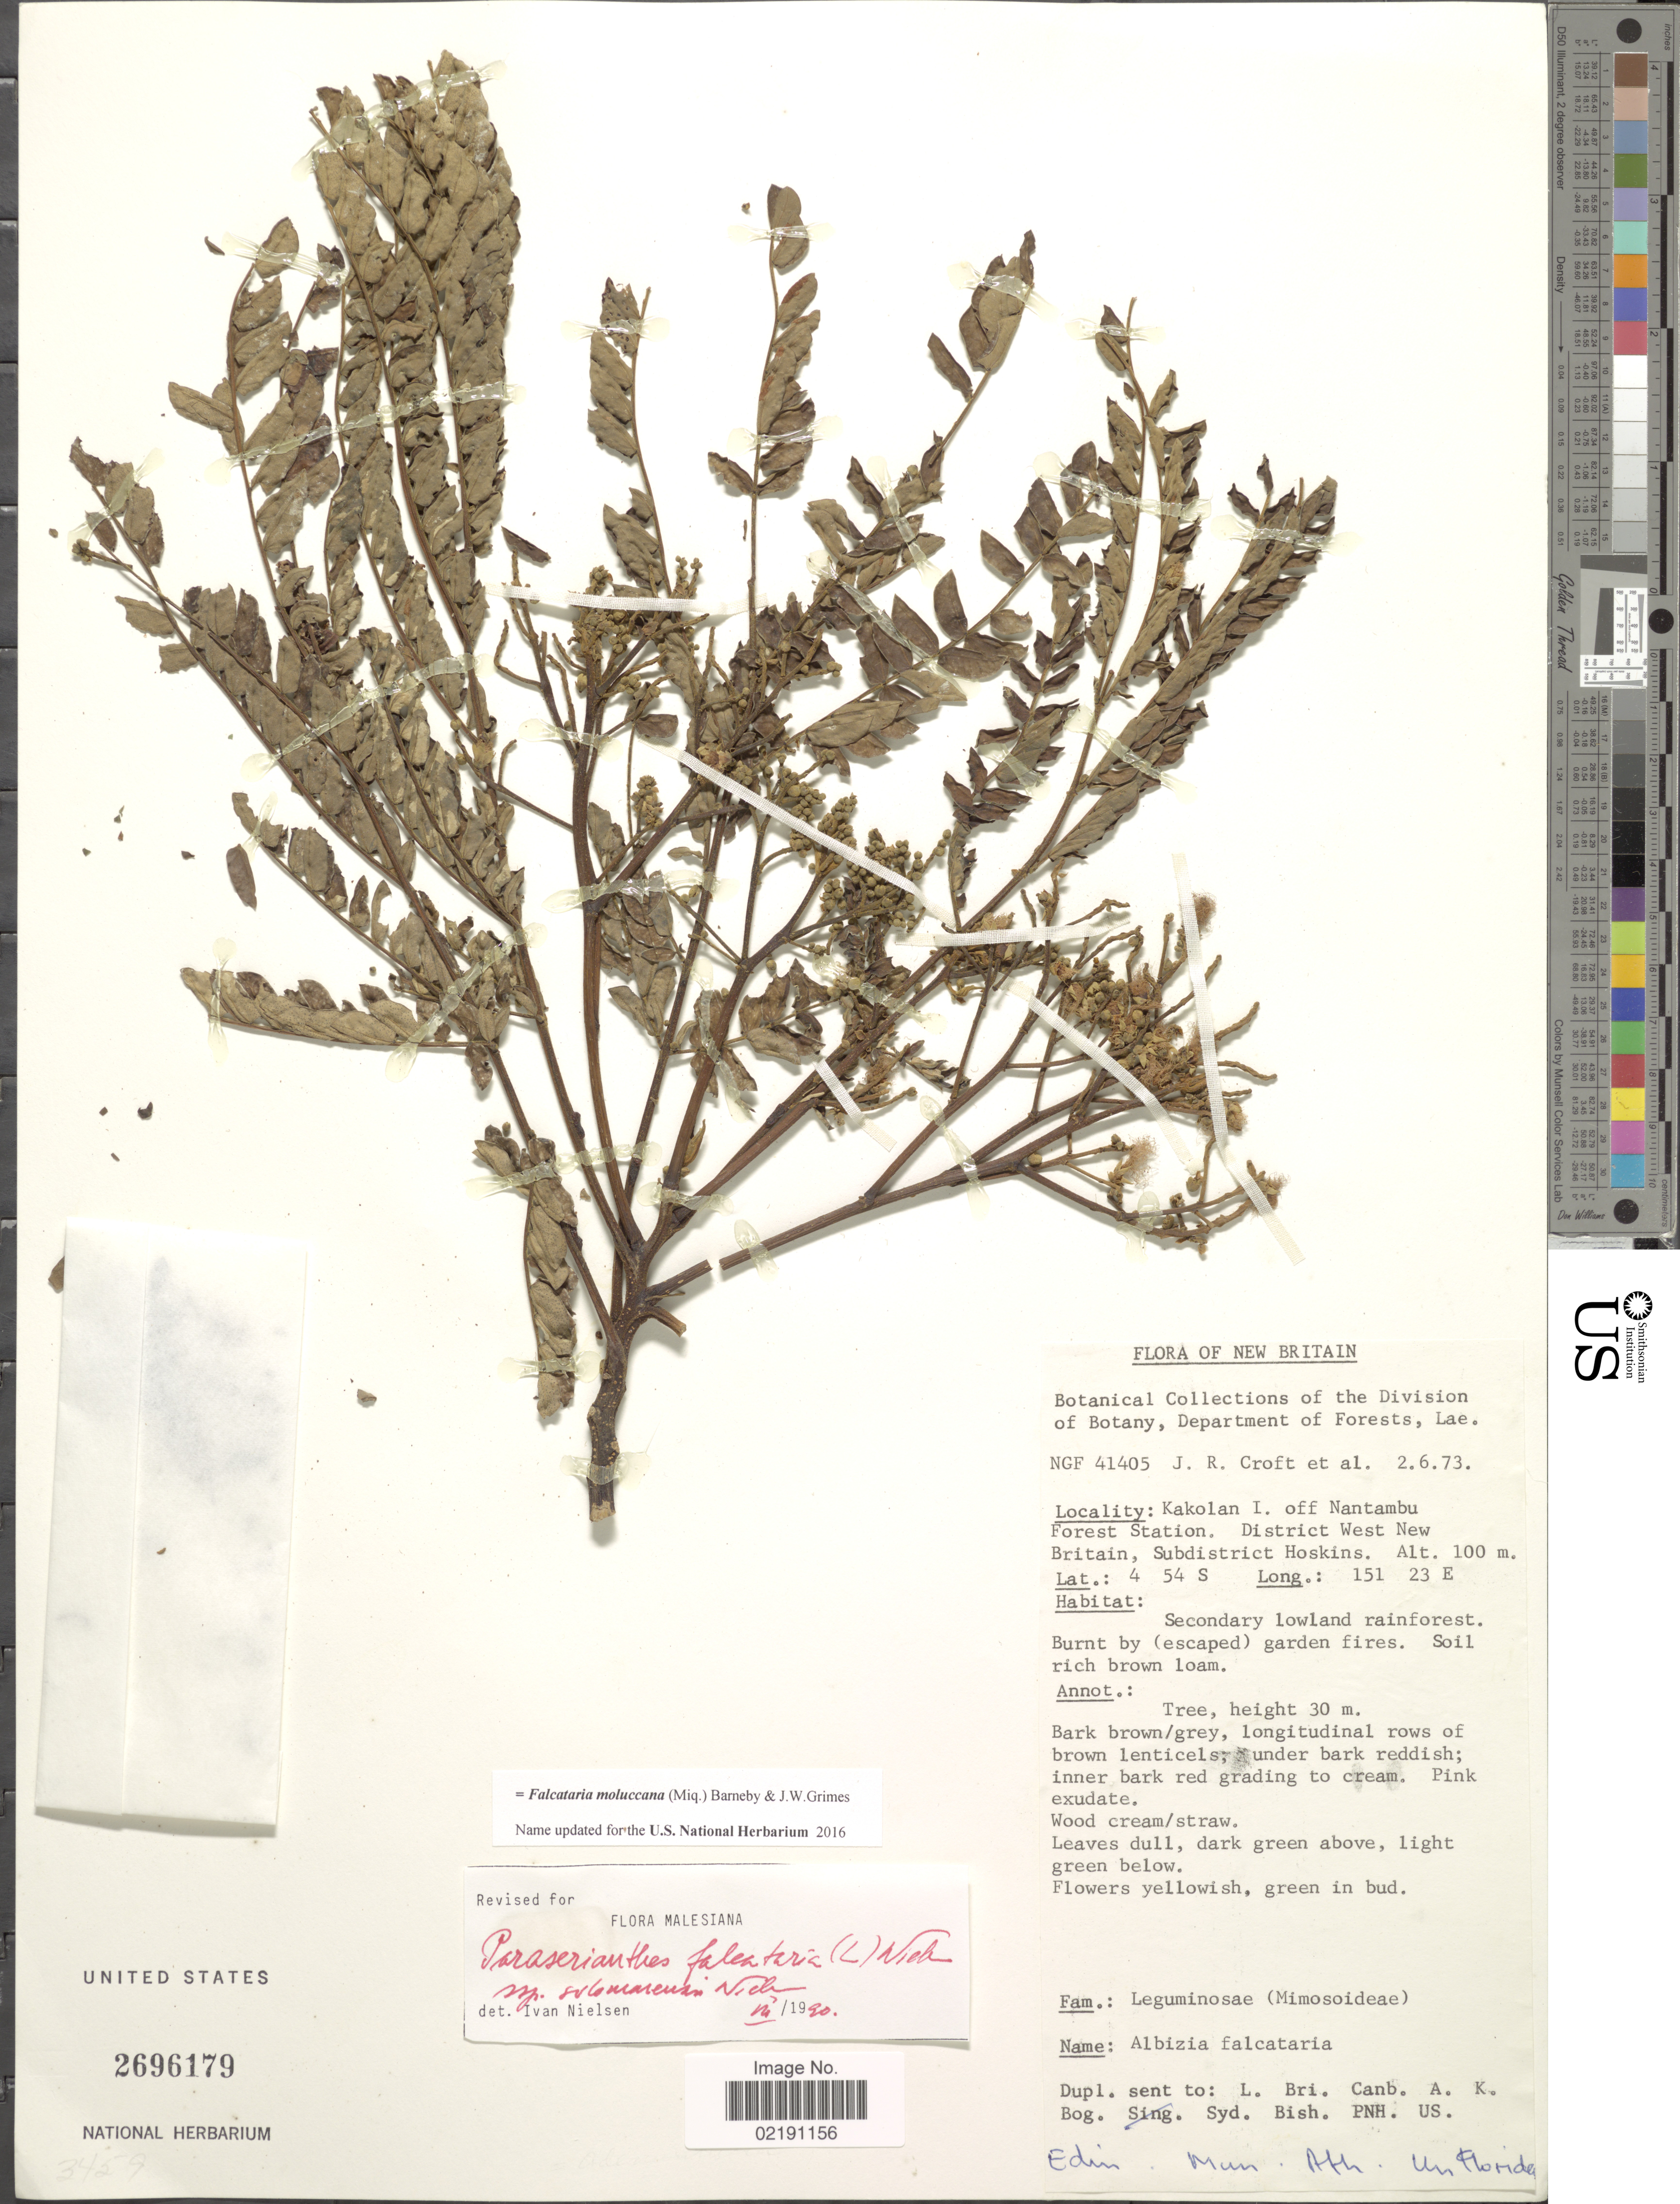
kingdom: Plantae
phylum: Tracheophyta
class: Magnoliopsida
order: Fabales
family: Fabaceae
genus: Falcataria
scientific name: Falcataria moluccana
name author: (Miq.) Barneby & Grimes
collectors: J. R. Croft & et al.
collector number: NGF41405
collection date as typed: Transcribed d/m/y: 2/6/73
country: Papua New Guinea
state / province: West New Britain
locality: New Britain. Kakolan I. off Nantambu Forest Station. District West New Britain, Subdistrict Hoskins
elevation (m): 100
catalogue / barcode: US 2696179